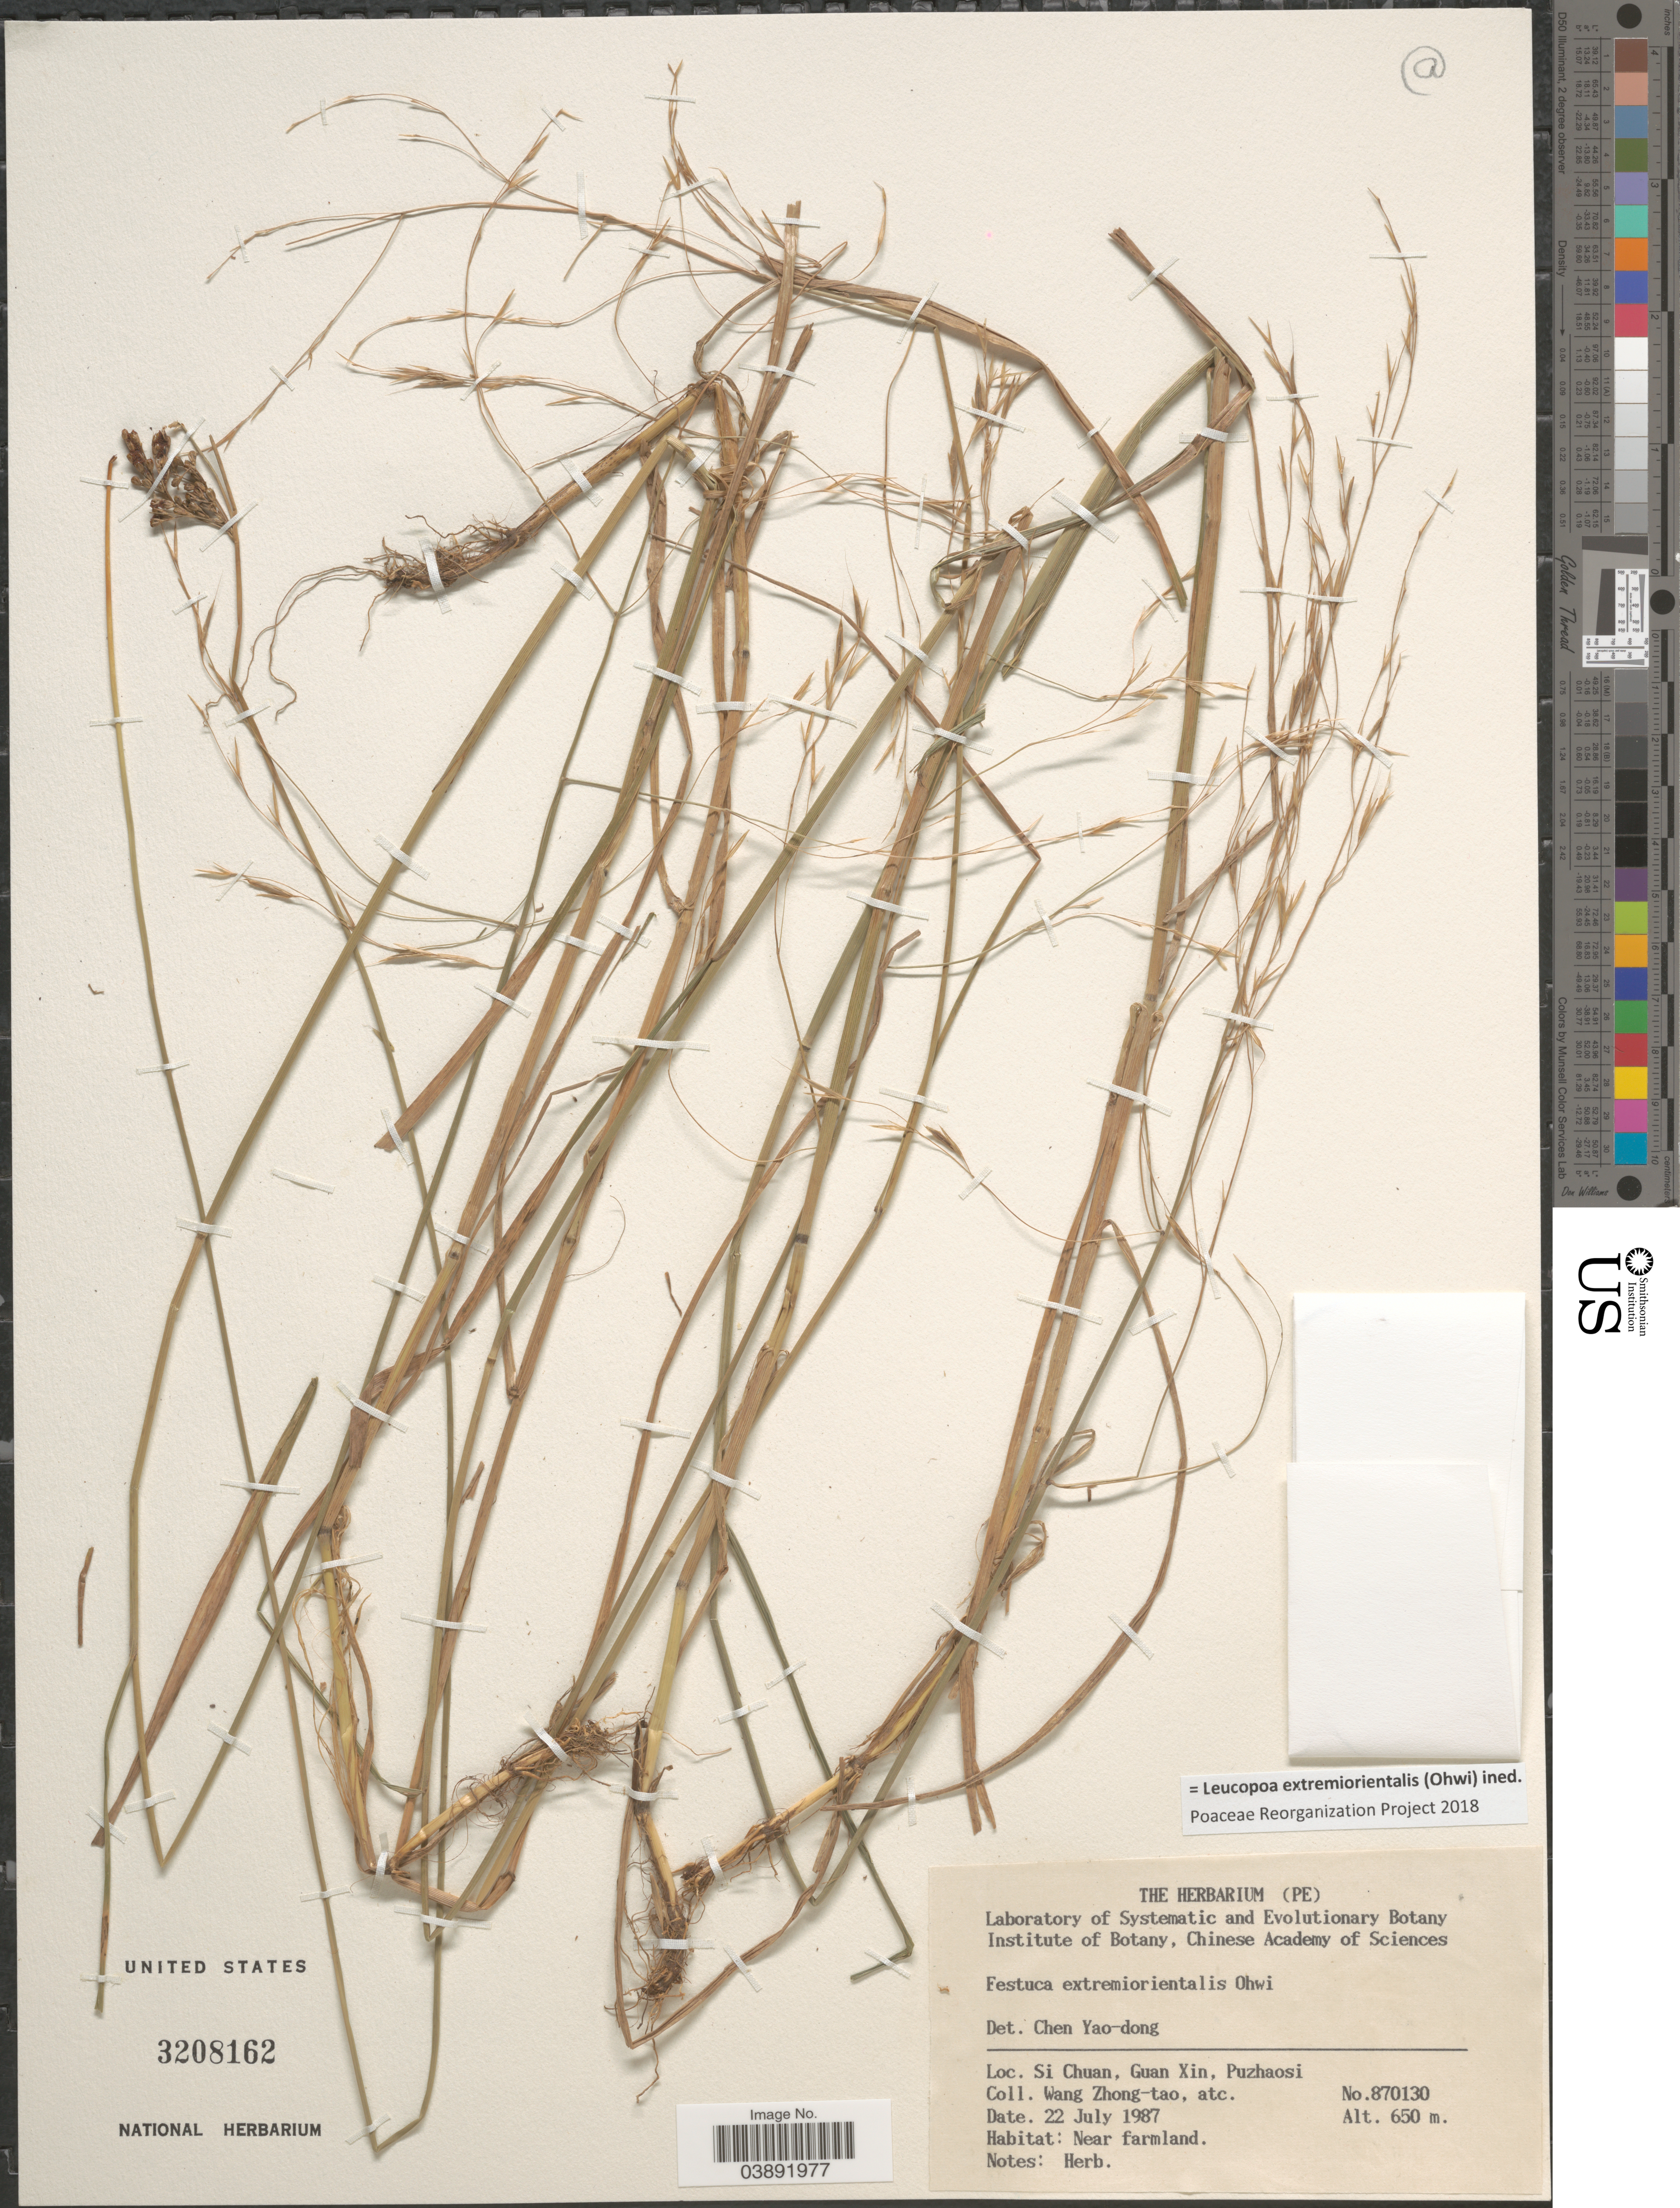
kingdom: Plantae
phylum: Tracheophyta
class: Liliopsida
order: Poales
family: Poaceae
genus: Hesperochloa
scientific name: Leucopoa extremiorientalis ined.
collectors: W. Zhong-Tao & et al.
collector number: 870130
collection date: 1987-07-22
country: China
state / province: Sichuan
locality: Si Chuan, Guan Xin, Puzhaosi.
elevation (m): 650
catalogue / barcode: US 3208162